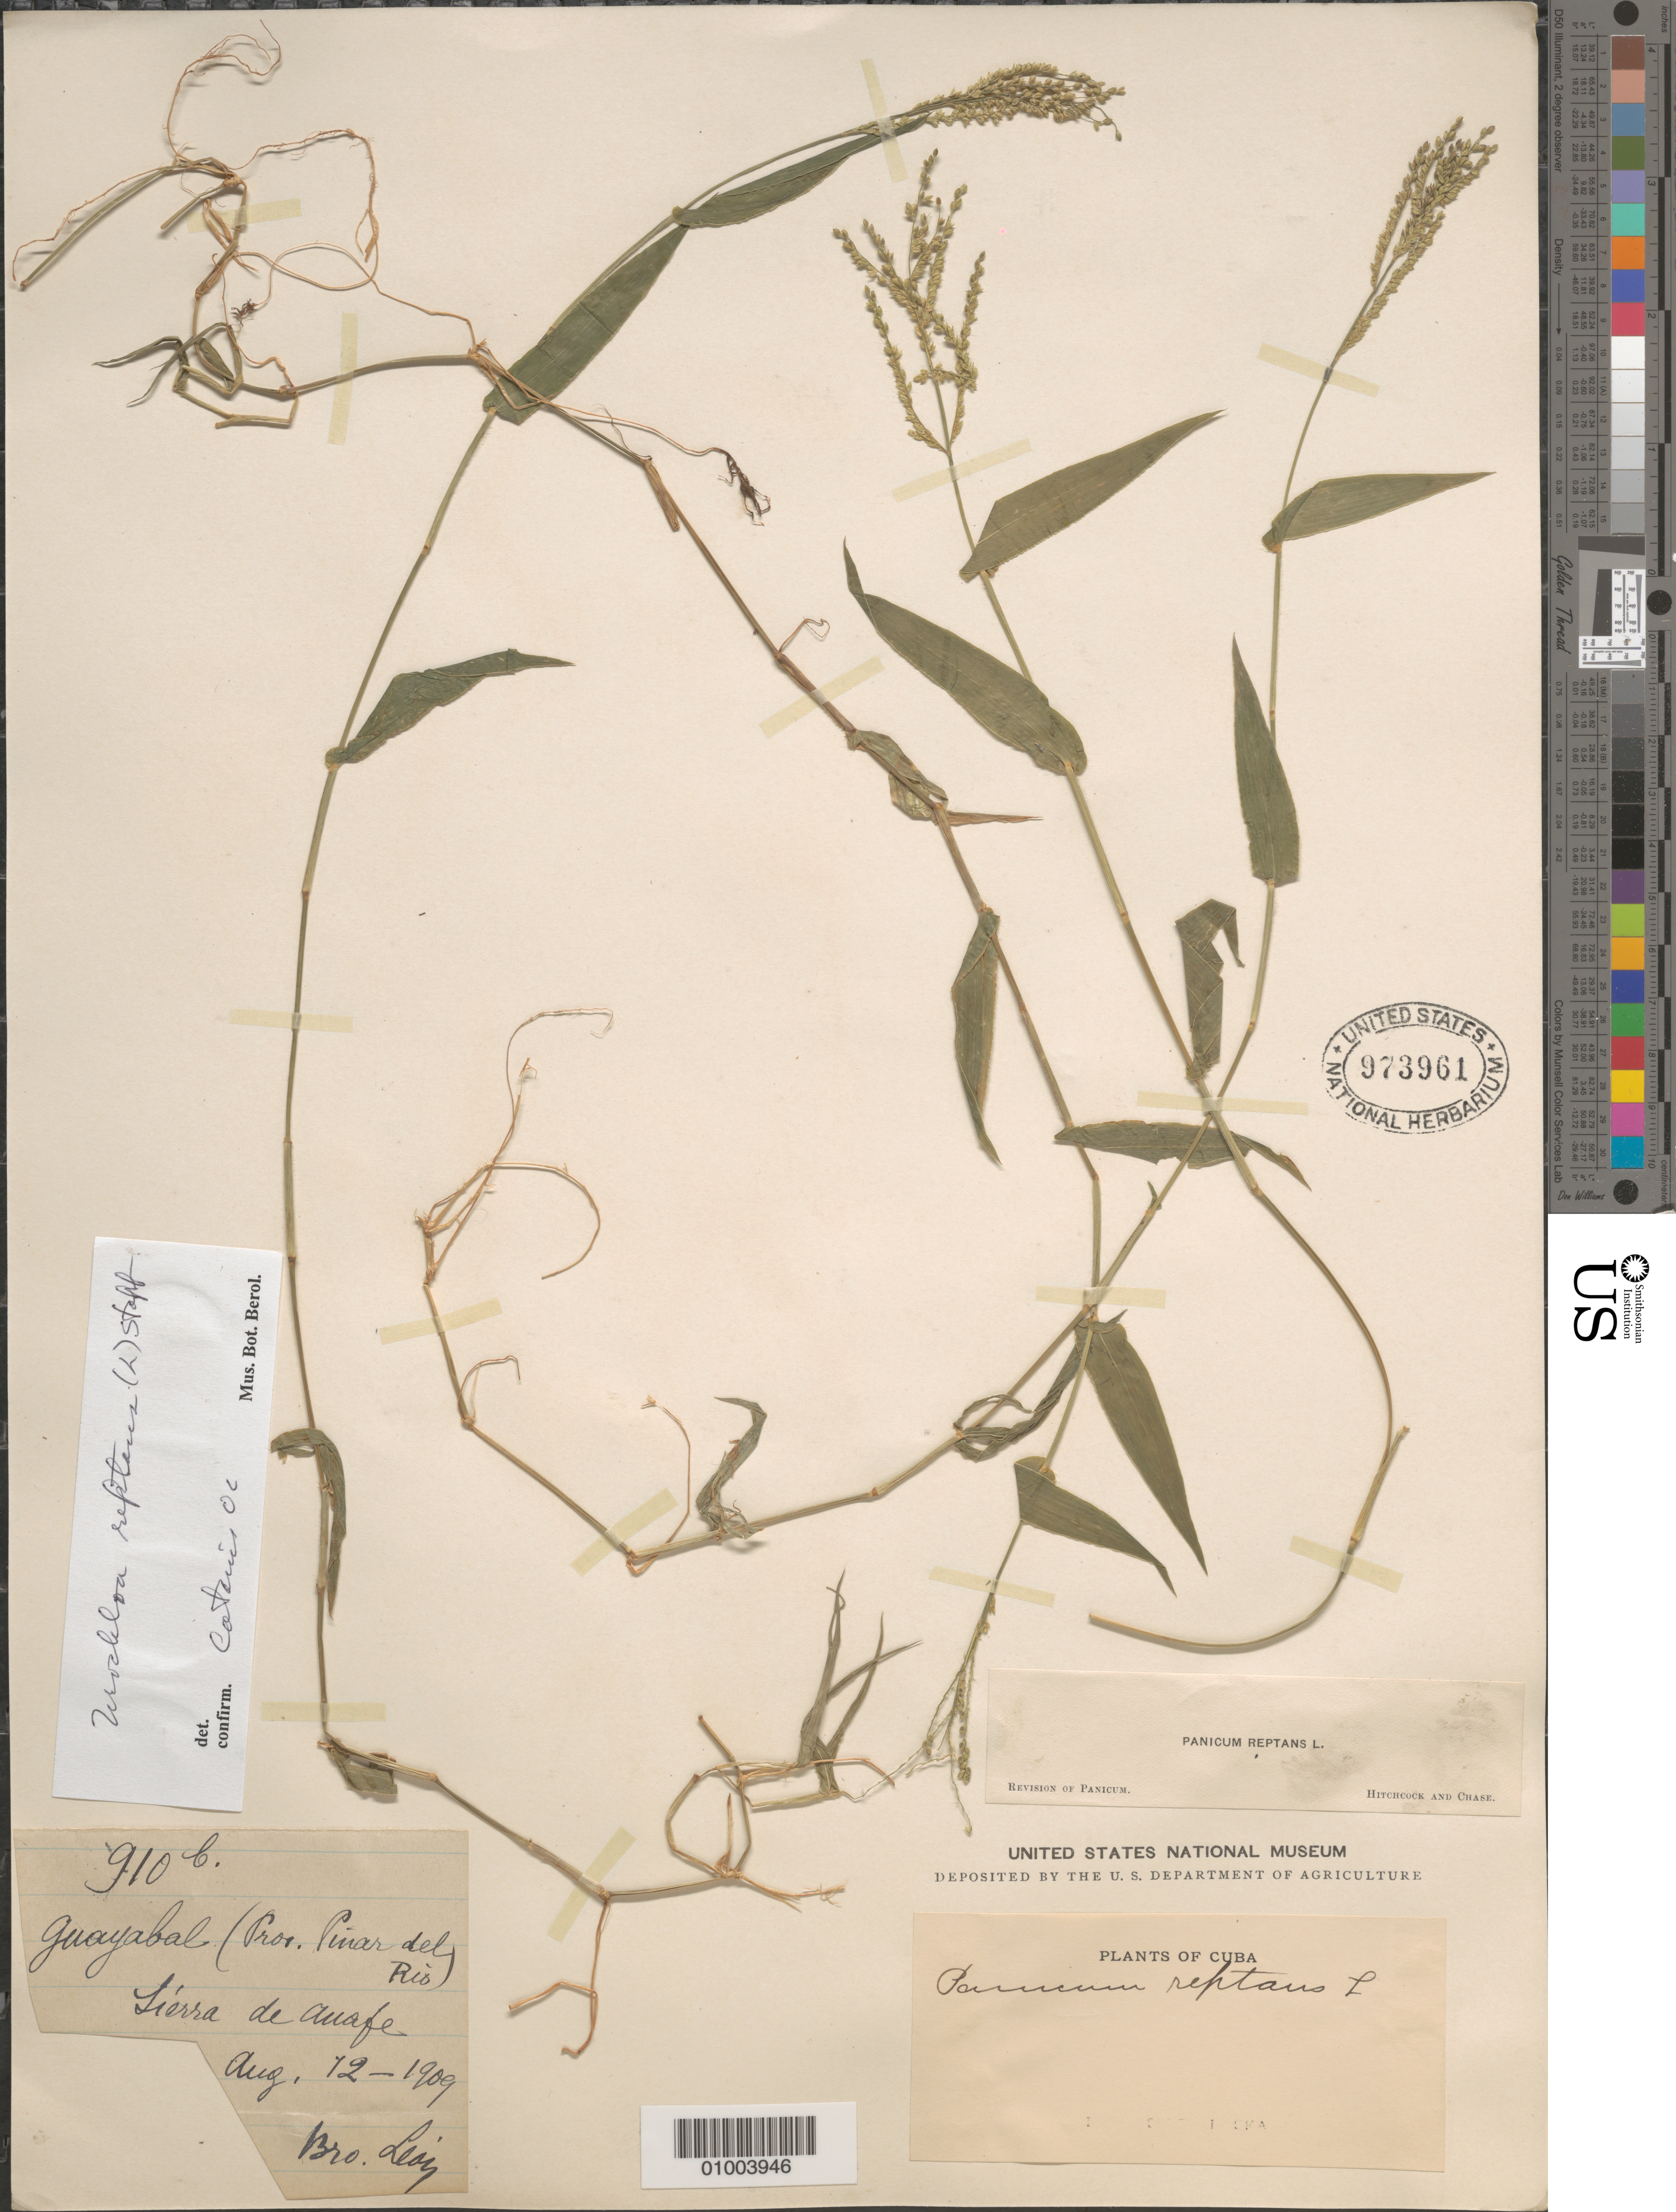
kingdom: Plantae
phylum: Tracheophyta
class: Liliopsida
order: Poales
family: Poaceae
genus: Urochloa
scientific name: Urochloa reptans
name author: (L.) Stapf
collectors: Bro. León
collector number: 910b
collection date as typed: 12 Aug 1909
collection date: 1909-08-12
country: Cuba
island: Cuba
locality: Sierra de auafe Prov Pinar del rio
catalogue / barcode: US 973961